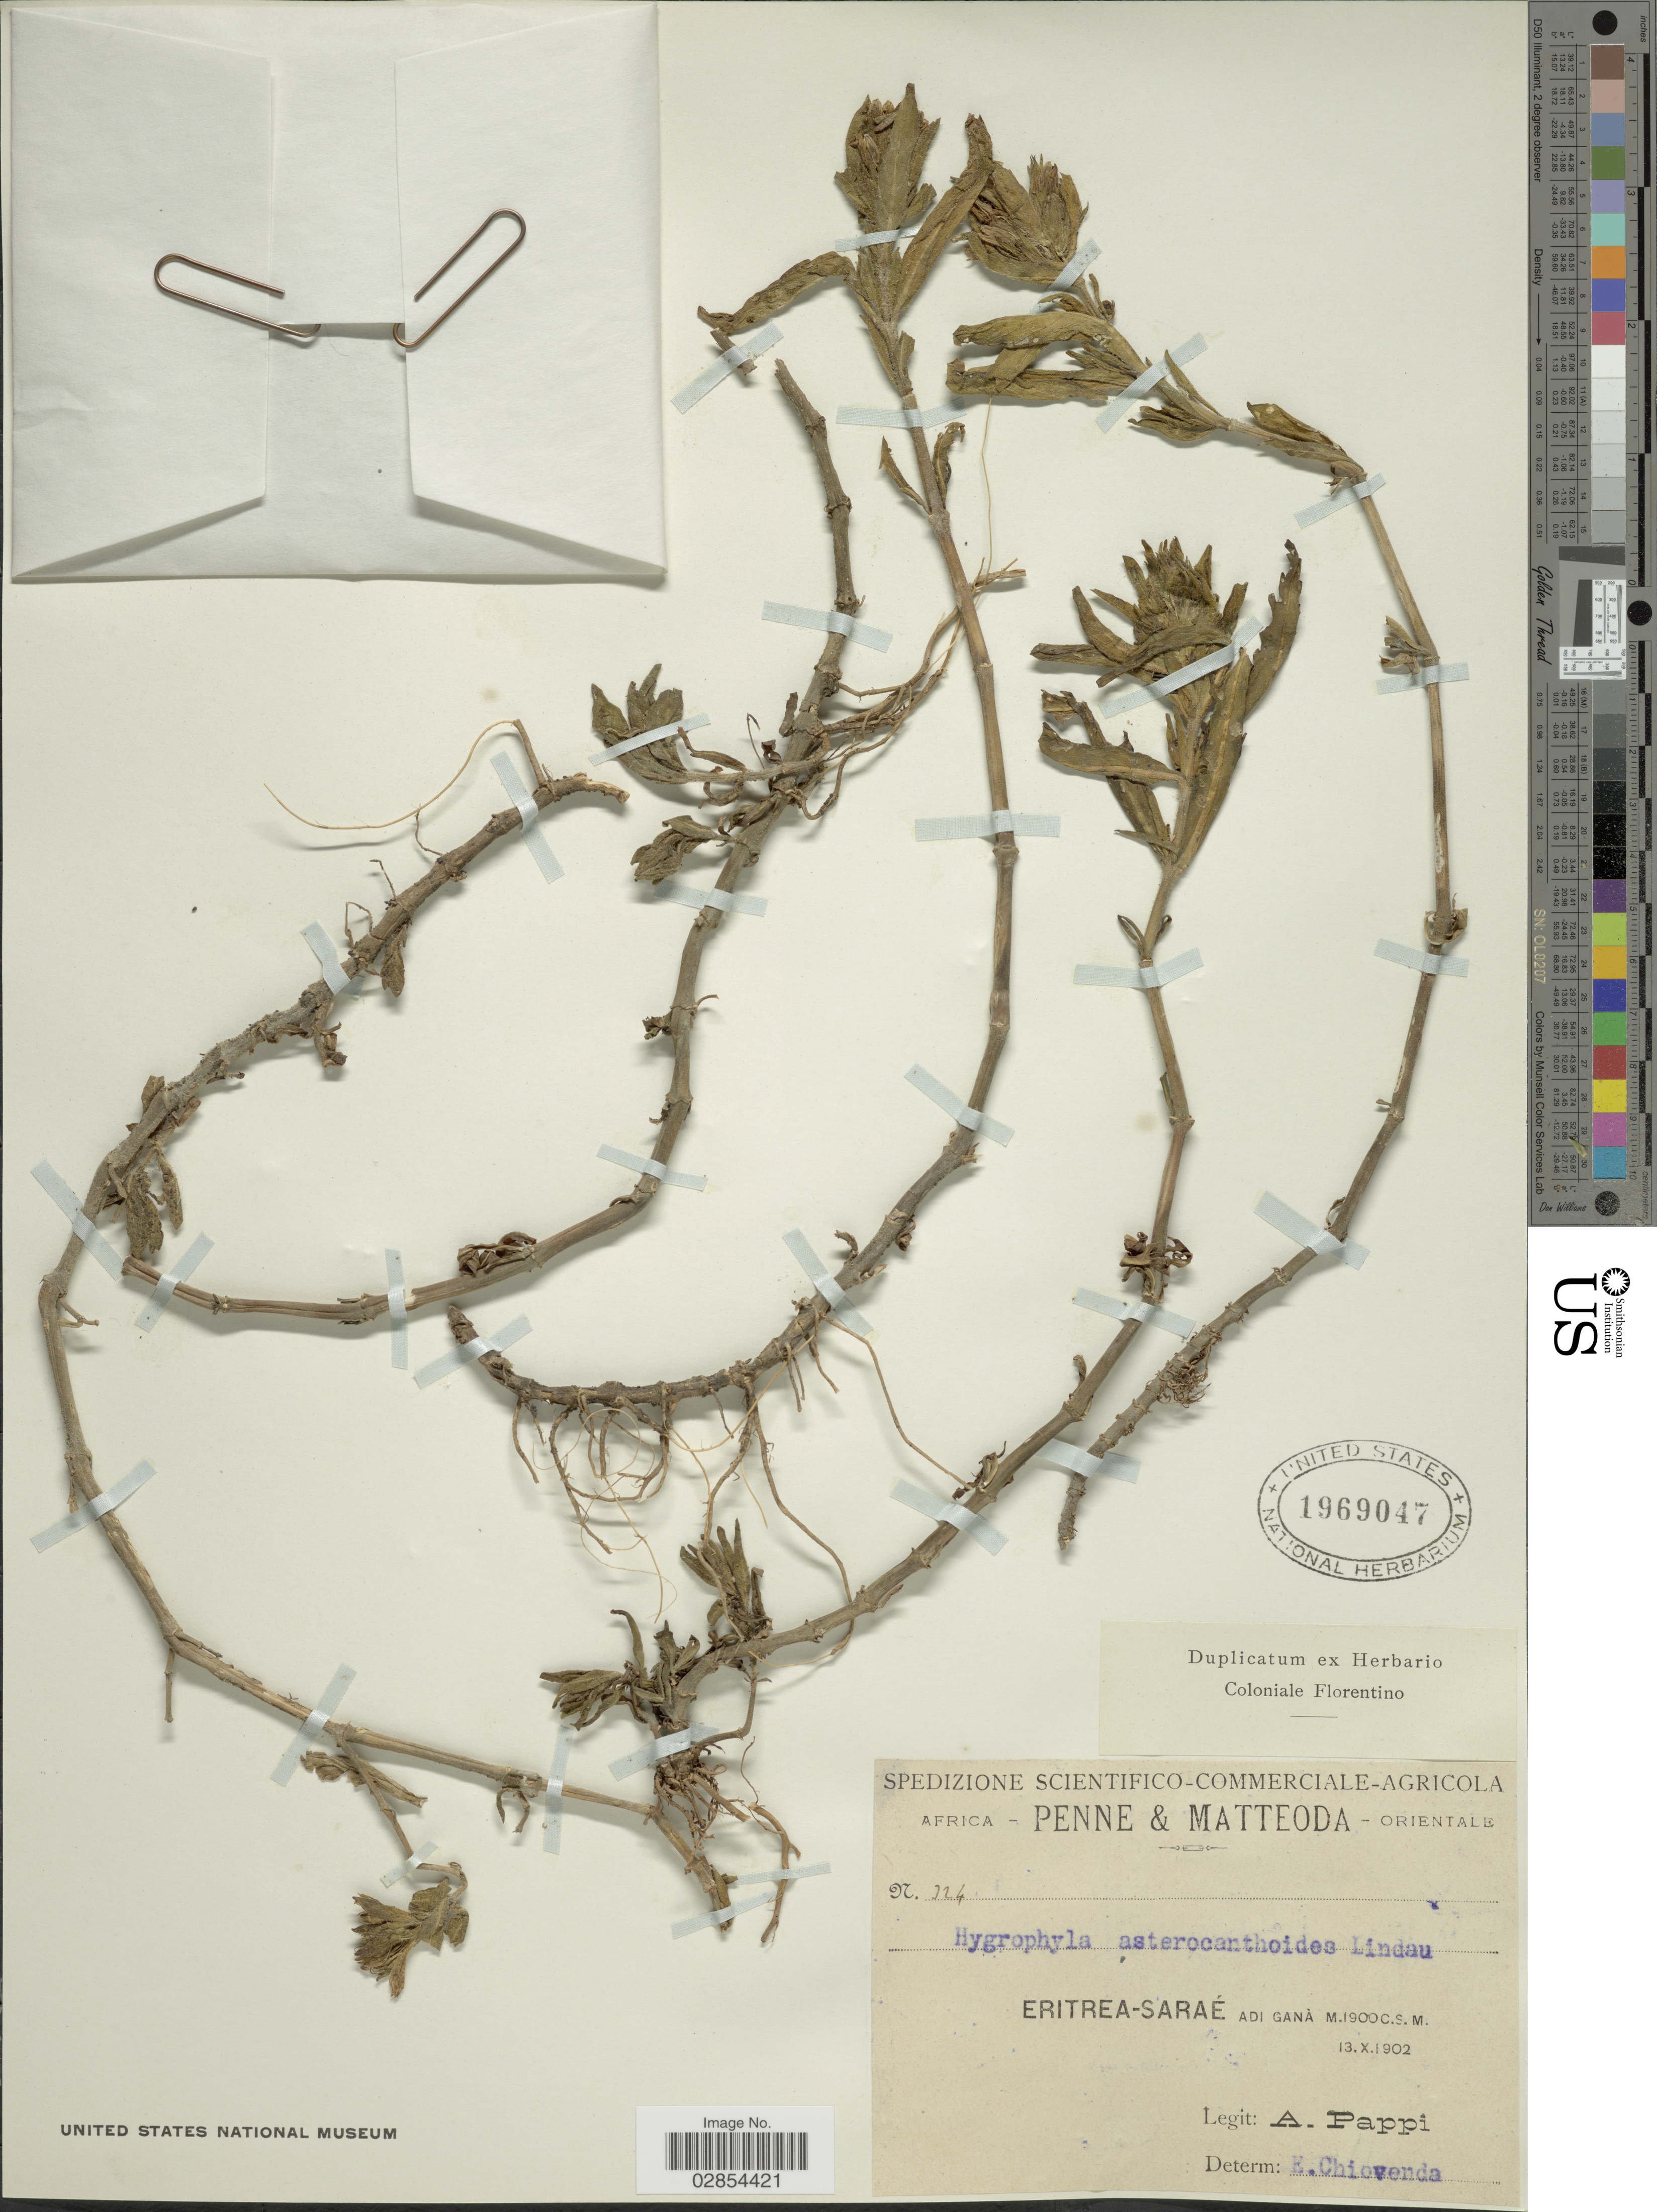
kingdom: Plantae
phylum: Tracheophyta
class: Magnoliopsida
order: Lamiales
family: Acanthaceae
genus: Hygrophila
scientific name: Hygrophila asteracanthoides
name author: Lindau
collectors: A. Pappi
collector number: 124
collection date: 1902-10-13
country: Eritrea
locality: Africa Orientale. Eritrea-Saraé. Adi Ganà.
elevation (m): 1900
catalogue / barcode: US 1969047